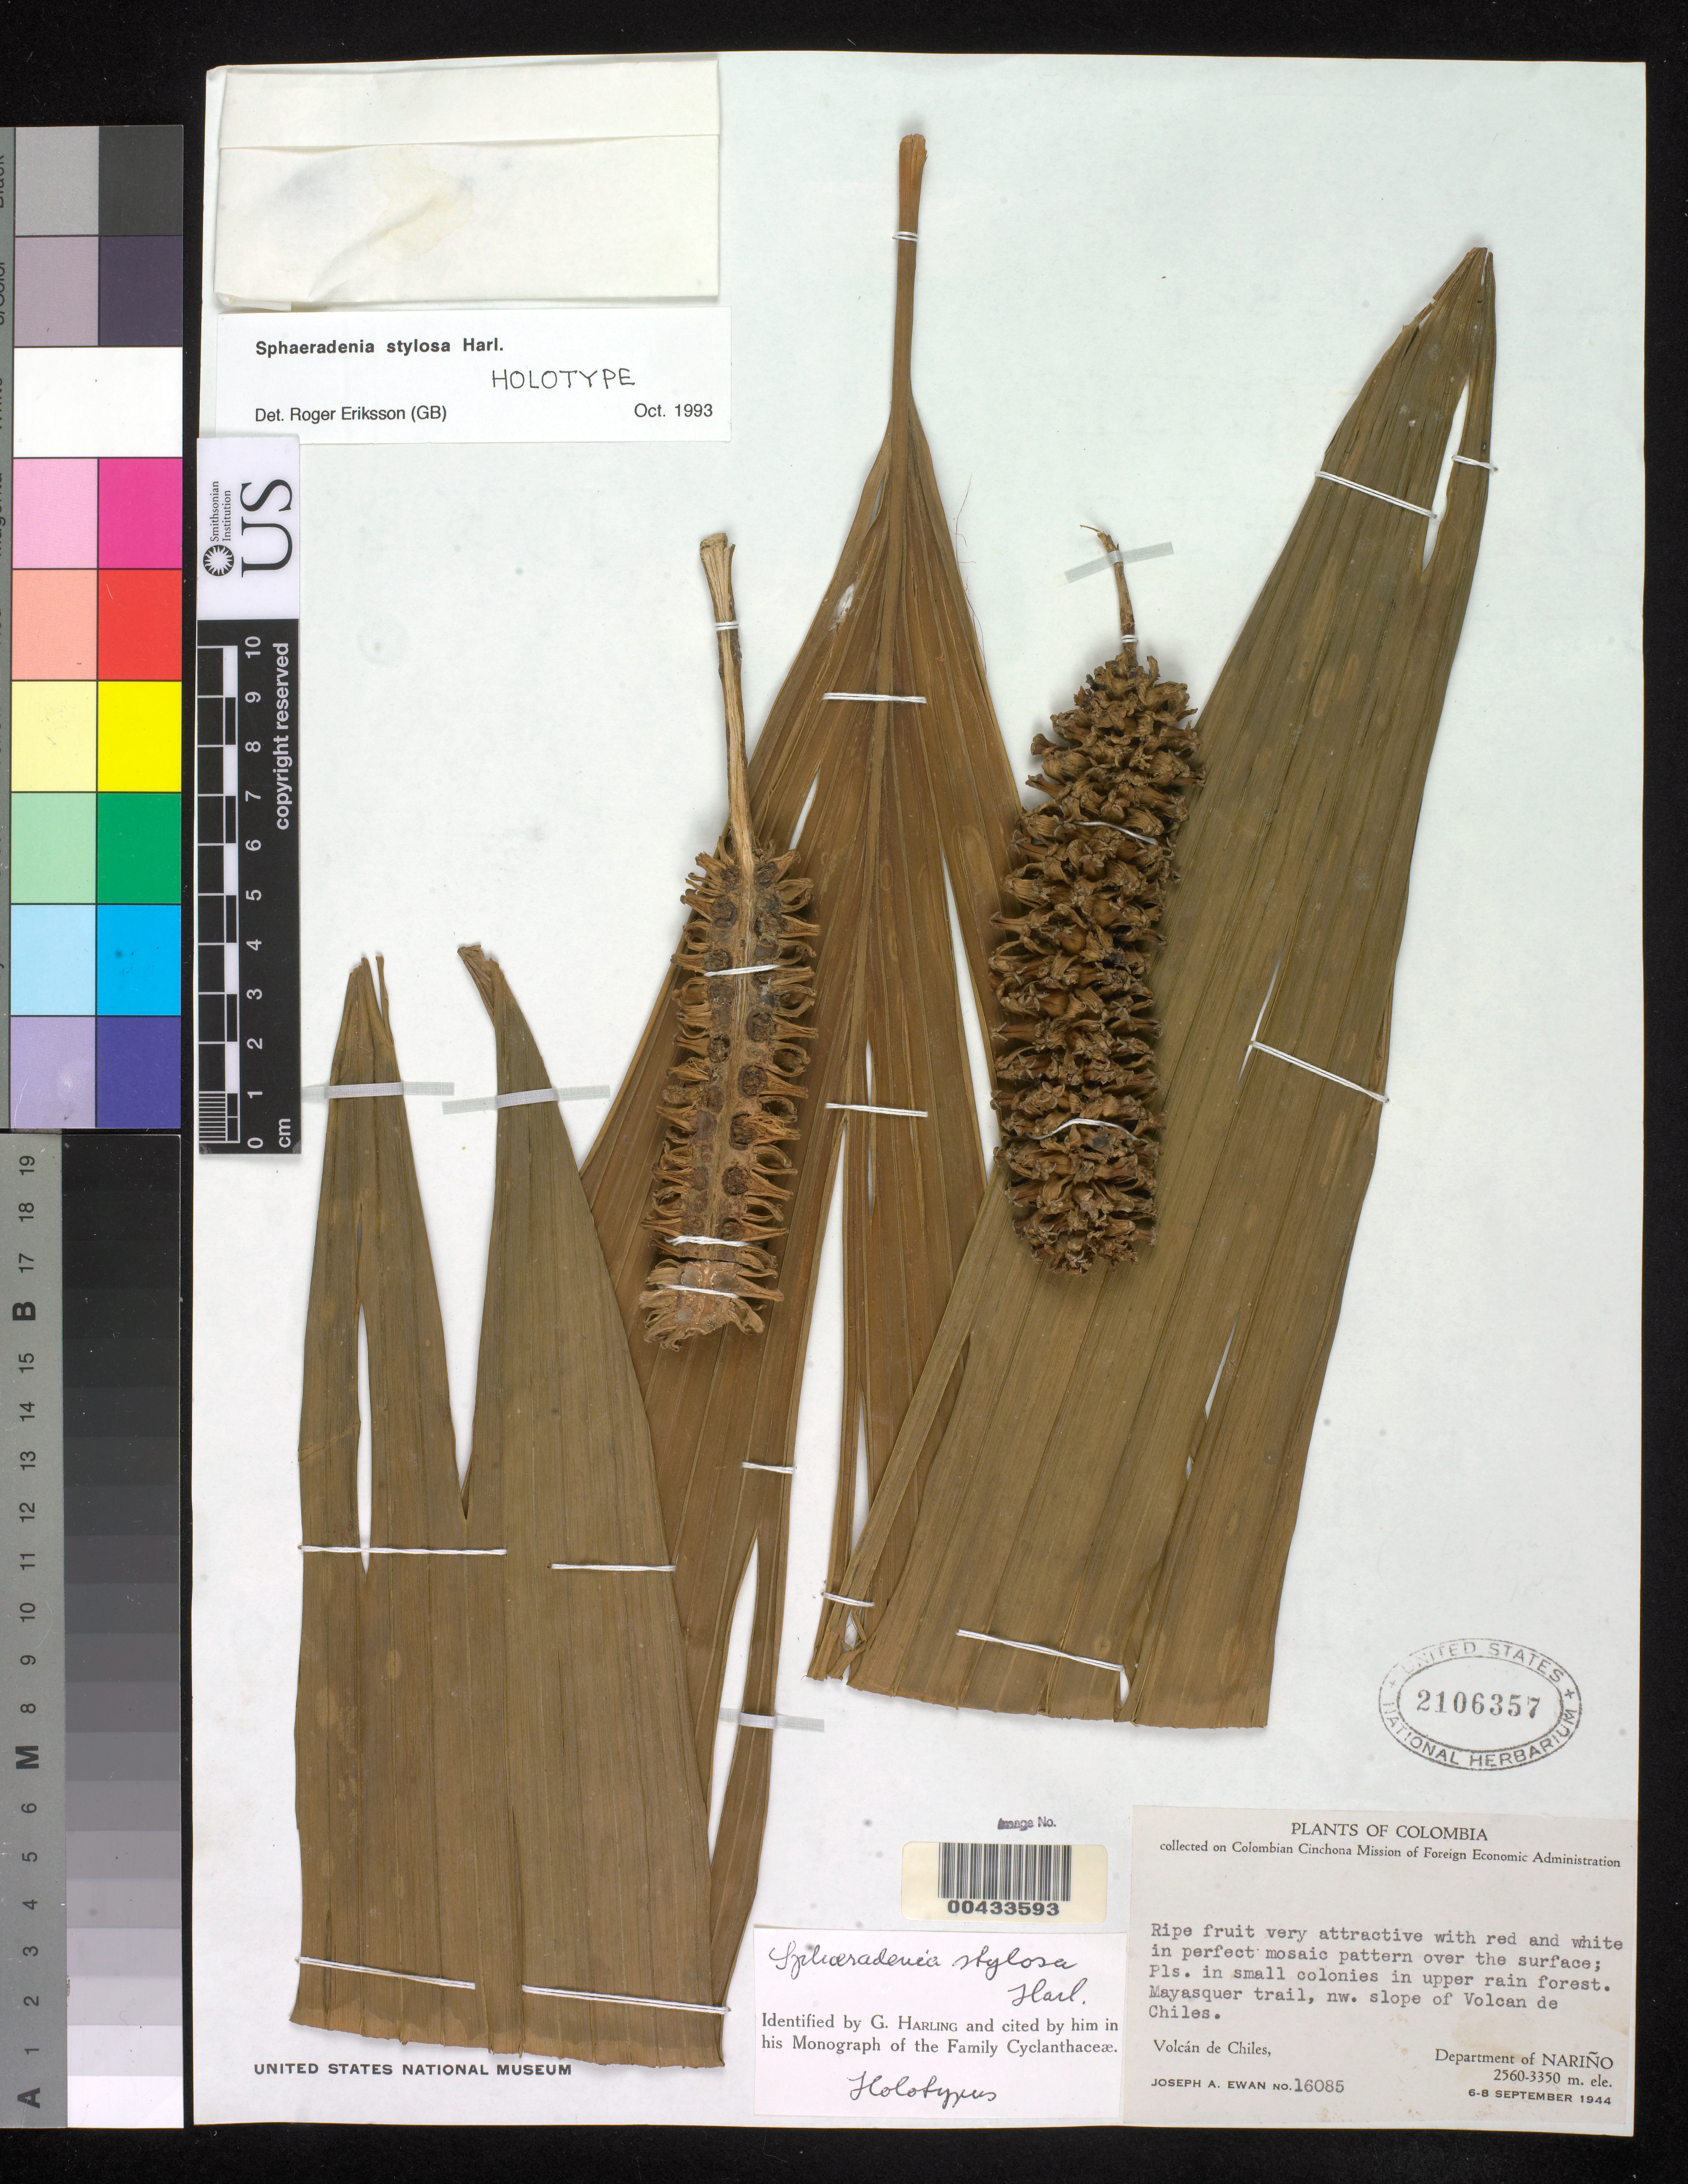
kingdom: Plantae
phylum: Tracheophyta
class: Liliopsida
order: Pandanales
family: Cyclanthaceae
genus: Sphaeradenia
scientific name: Sphaeradenia stylosa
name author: Harling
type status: Holotype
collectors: J. A. Ewan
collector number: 16085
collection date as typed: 06 Sep 1944 to 08 Sep 1944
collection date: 1944-09-06/1944-09-08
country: Colombia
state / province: Nariño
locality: Volcan de Chiles, Mayasquer Trail, NW slope of Volcan de Chiles.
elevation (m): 2560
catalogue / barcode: US 2106357